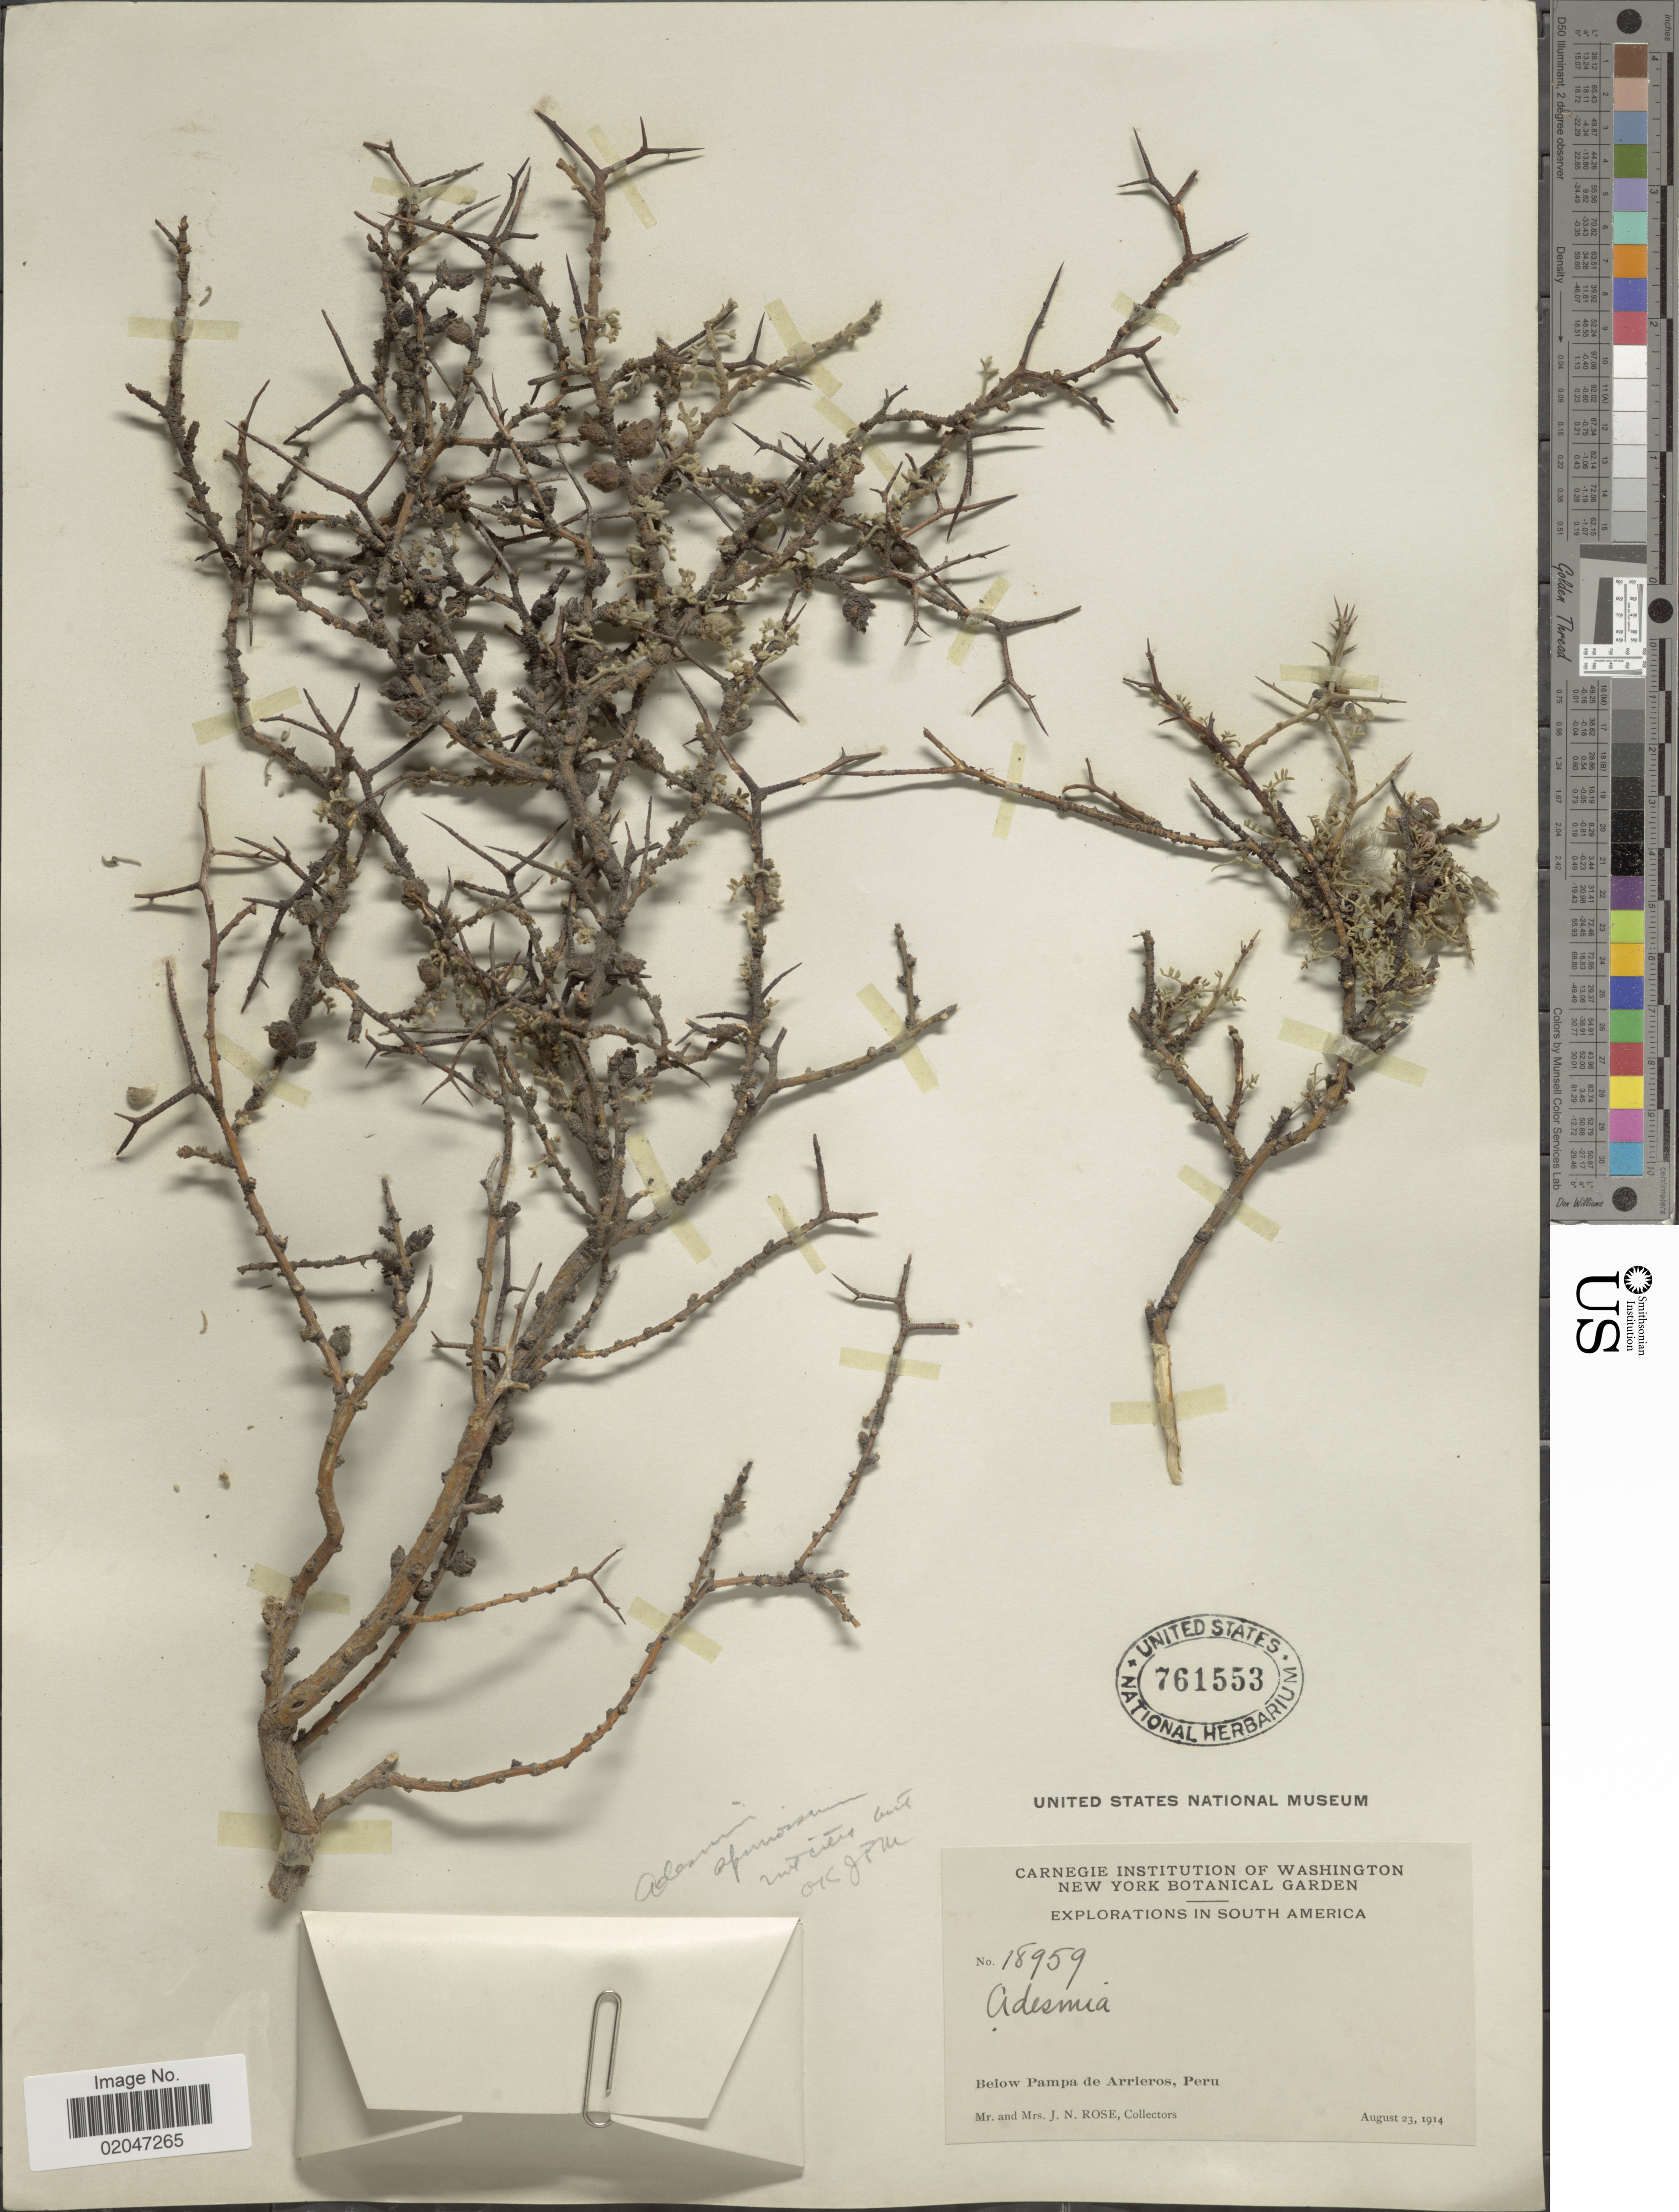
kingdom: Plantae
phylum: Tracheophyta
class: Magnoliopsida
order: Fabales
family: Fabaceae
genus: Adesmia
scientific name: Adesmia spinosissima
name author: Meyen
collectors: J. N. Rose & L. B. Rose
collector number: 18959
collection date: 1914-08-23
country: Peru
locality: Below Pampa de Arrieros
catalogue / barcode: US 761553